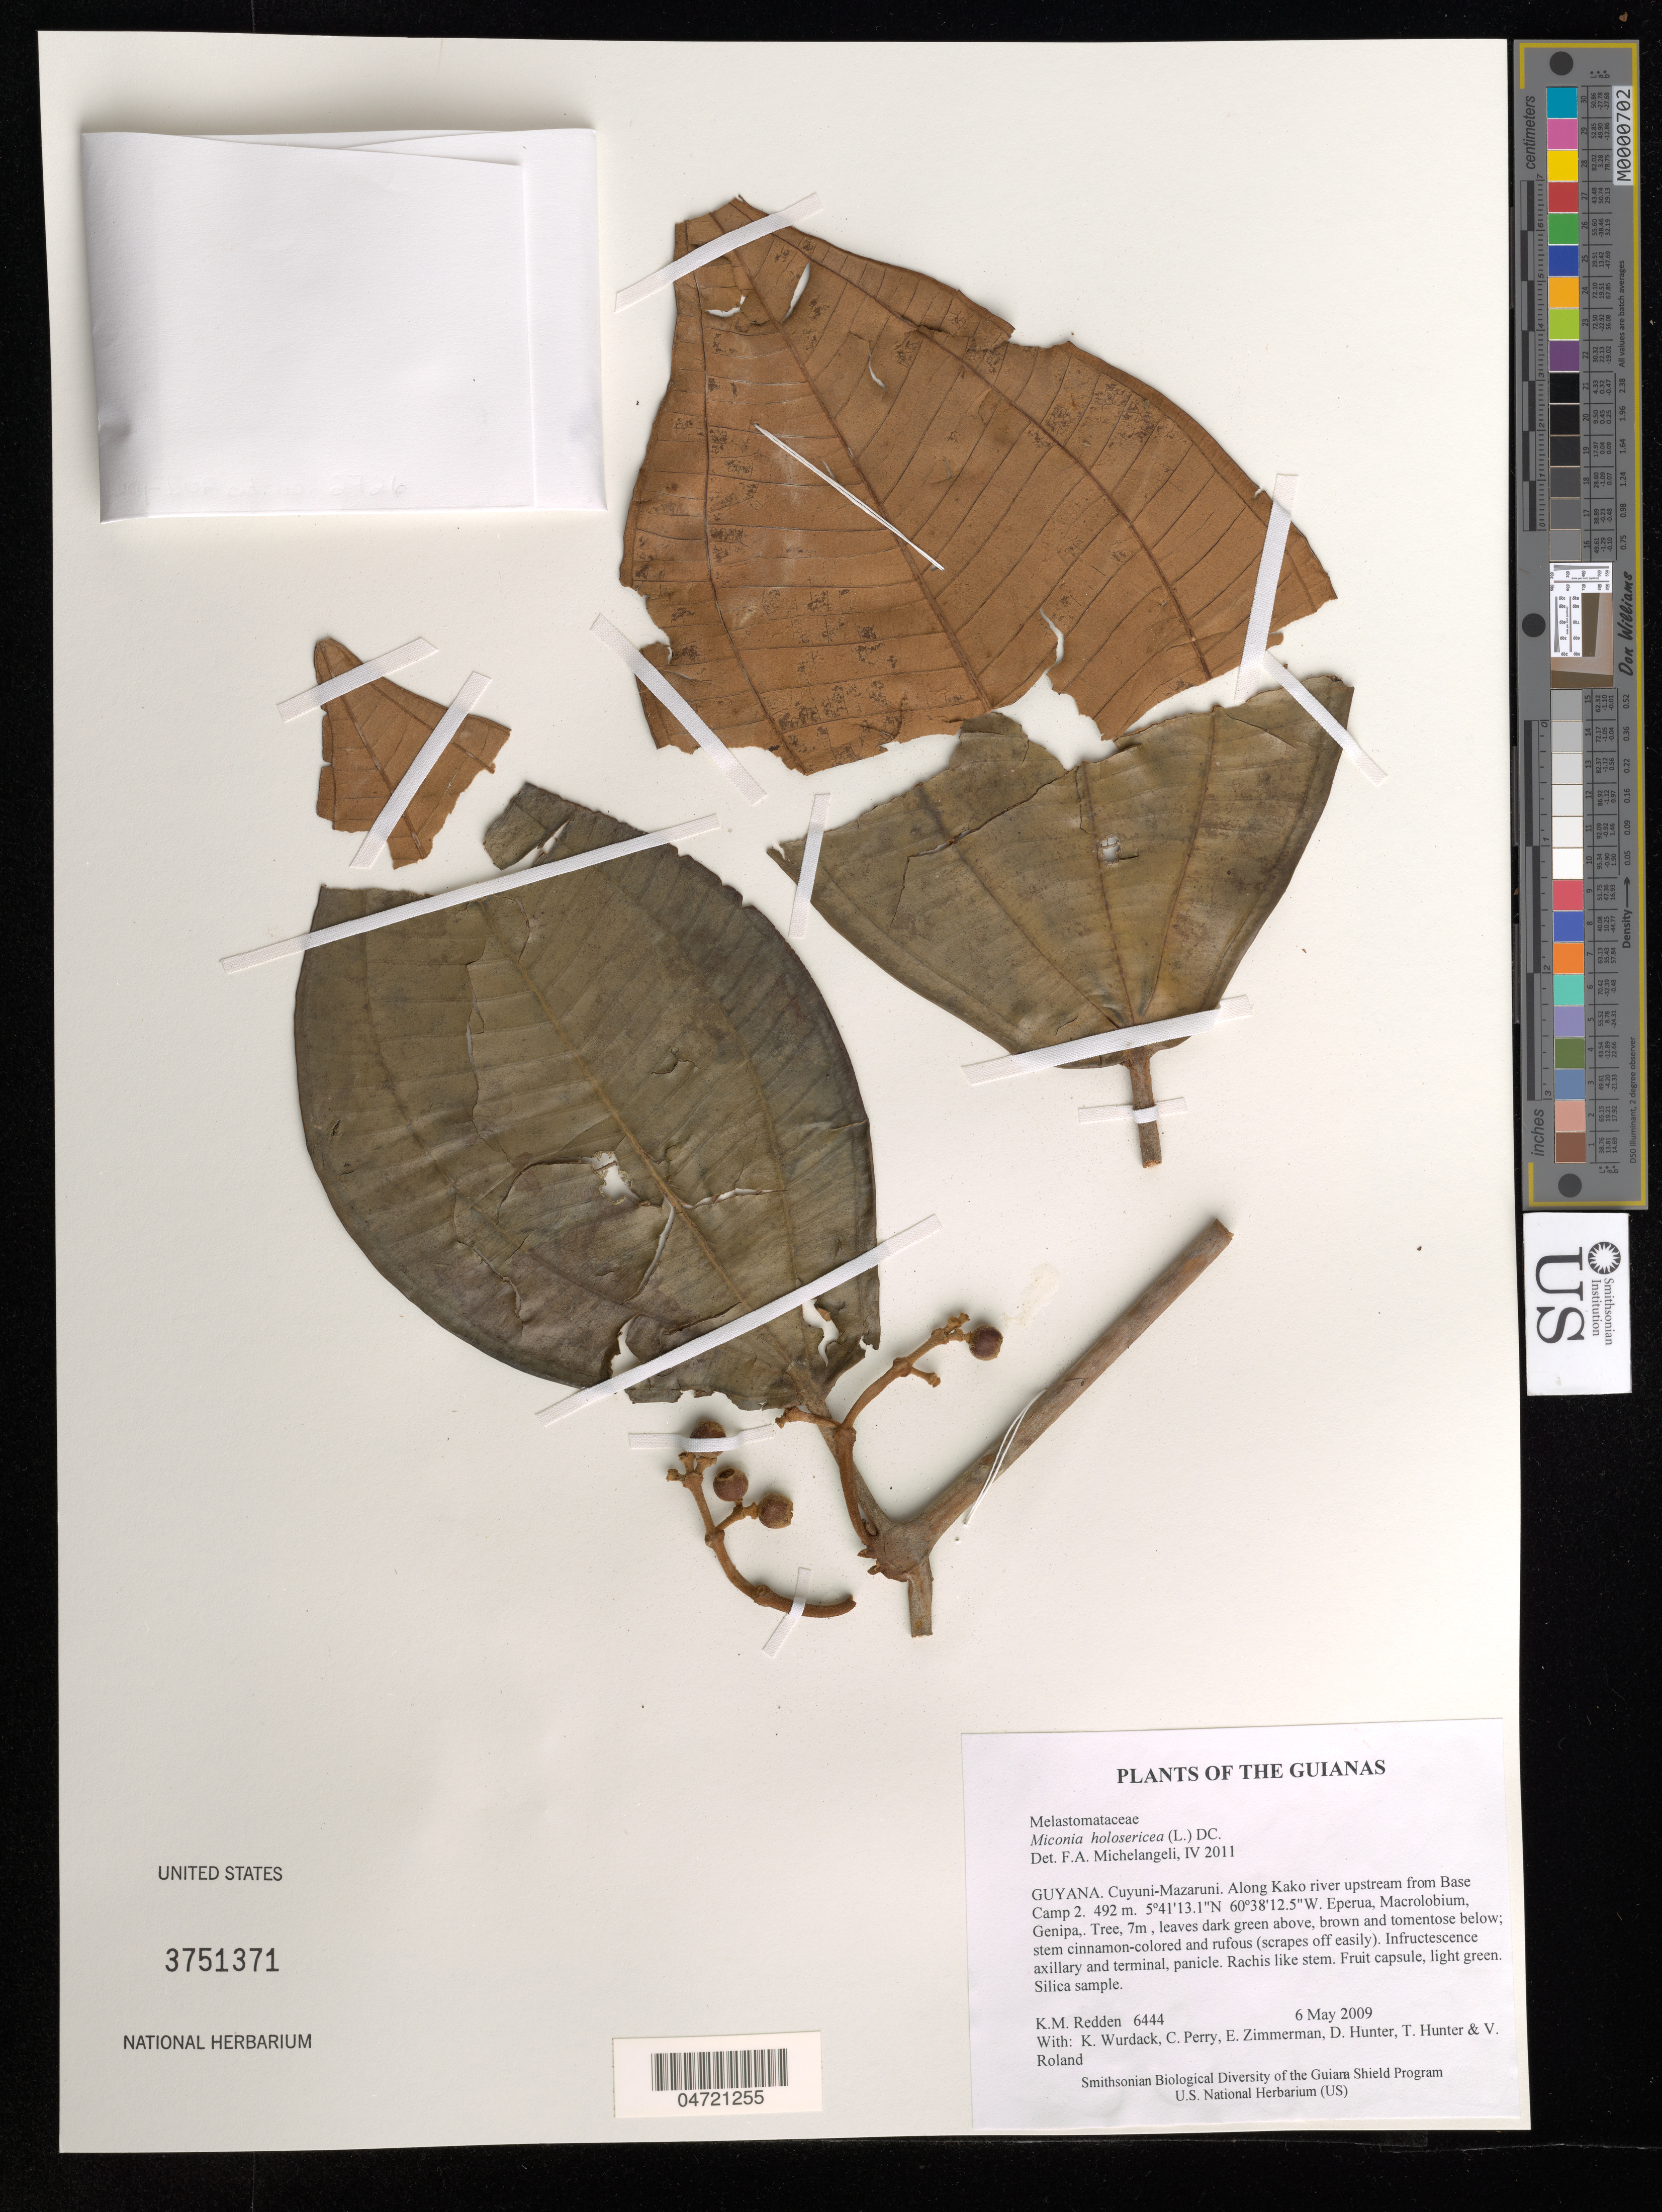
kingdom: Plantae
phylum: Tracheophyta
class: Magnoliopsida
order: Myrtales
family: Melastomataceae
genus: Miconia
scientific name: Miconia holosericea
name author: (L.) DC.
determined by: Michelangeli, F. A.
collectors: K. M. Redden, K. Wurdack, C. Perry, E. Zimmerman, D. Hunter, T. Hunter & V. Roland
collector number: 6444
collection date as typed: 6 May 2009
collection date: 2009-05-06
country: Guyana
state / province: Cuyuni-Mazaruni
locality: Along Kako river upstream from Base Camp 2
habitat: Eperua, Macrolobium, Genipa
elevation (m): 492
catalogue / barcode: US 3751371